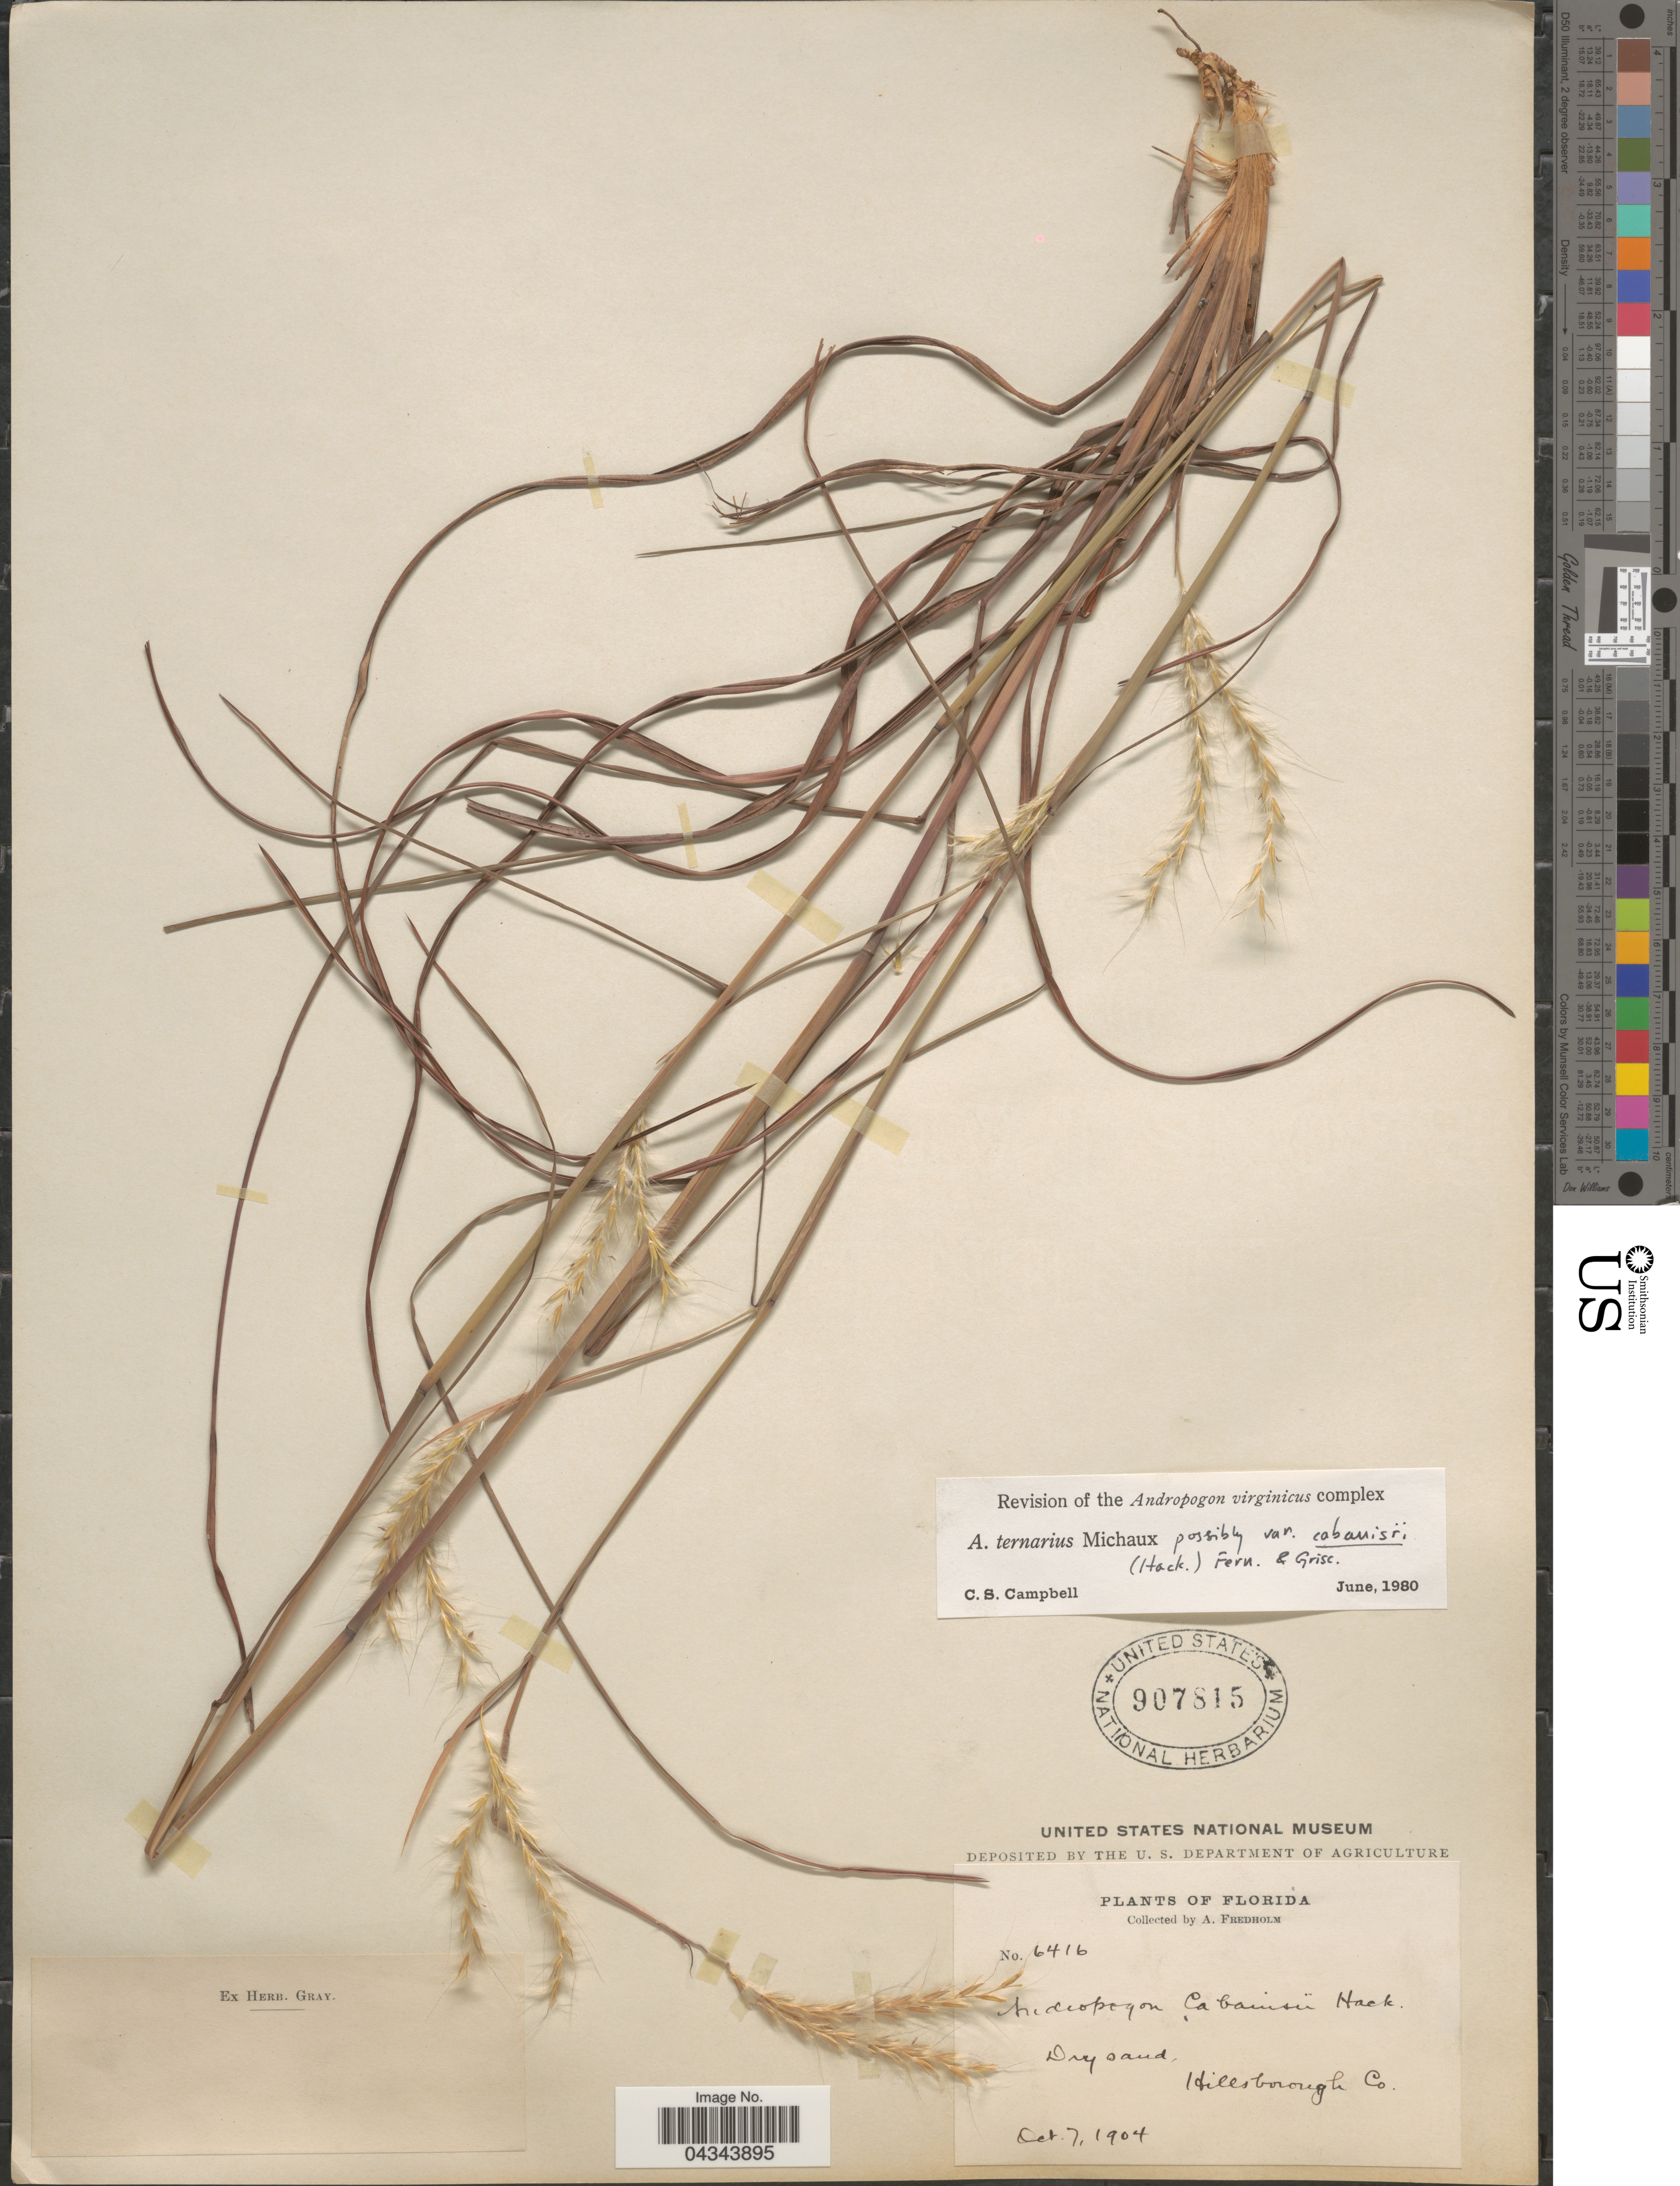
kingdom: Plantae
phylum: Tracheophyta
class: Liliopsida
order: Poales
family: Poaceae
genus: Andropogon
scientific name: Andropogon ternarius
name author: Michx.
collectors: A. Fredholm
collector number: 6416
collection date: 1904-10-07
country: United States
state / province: Florida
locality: Dry sand, Hillsborough Co.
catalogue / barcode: US 907815